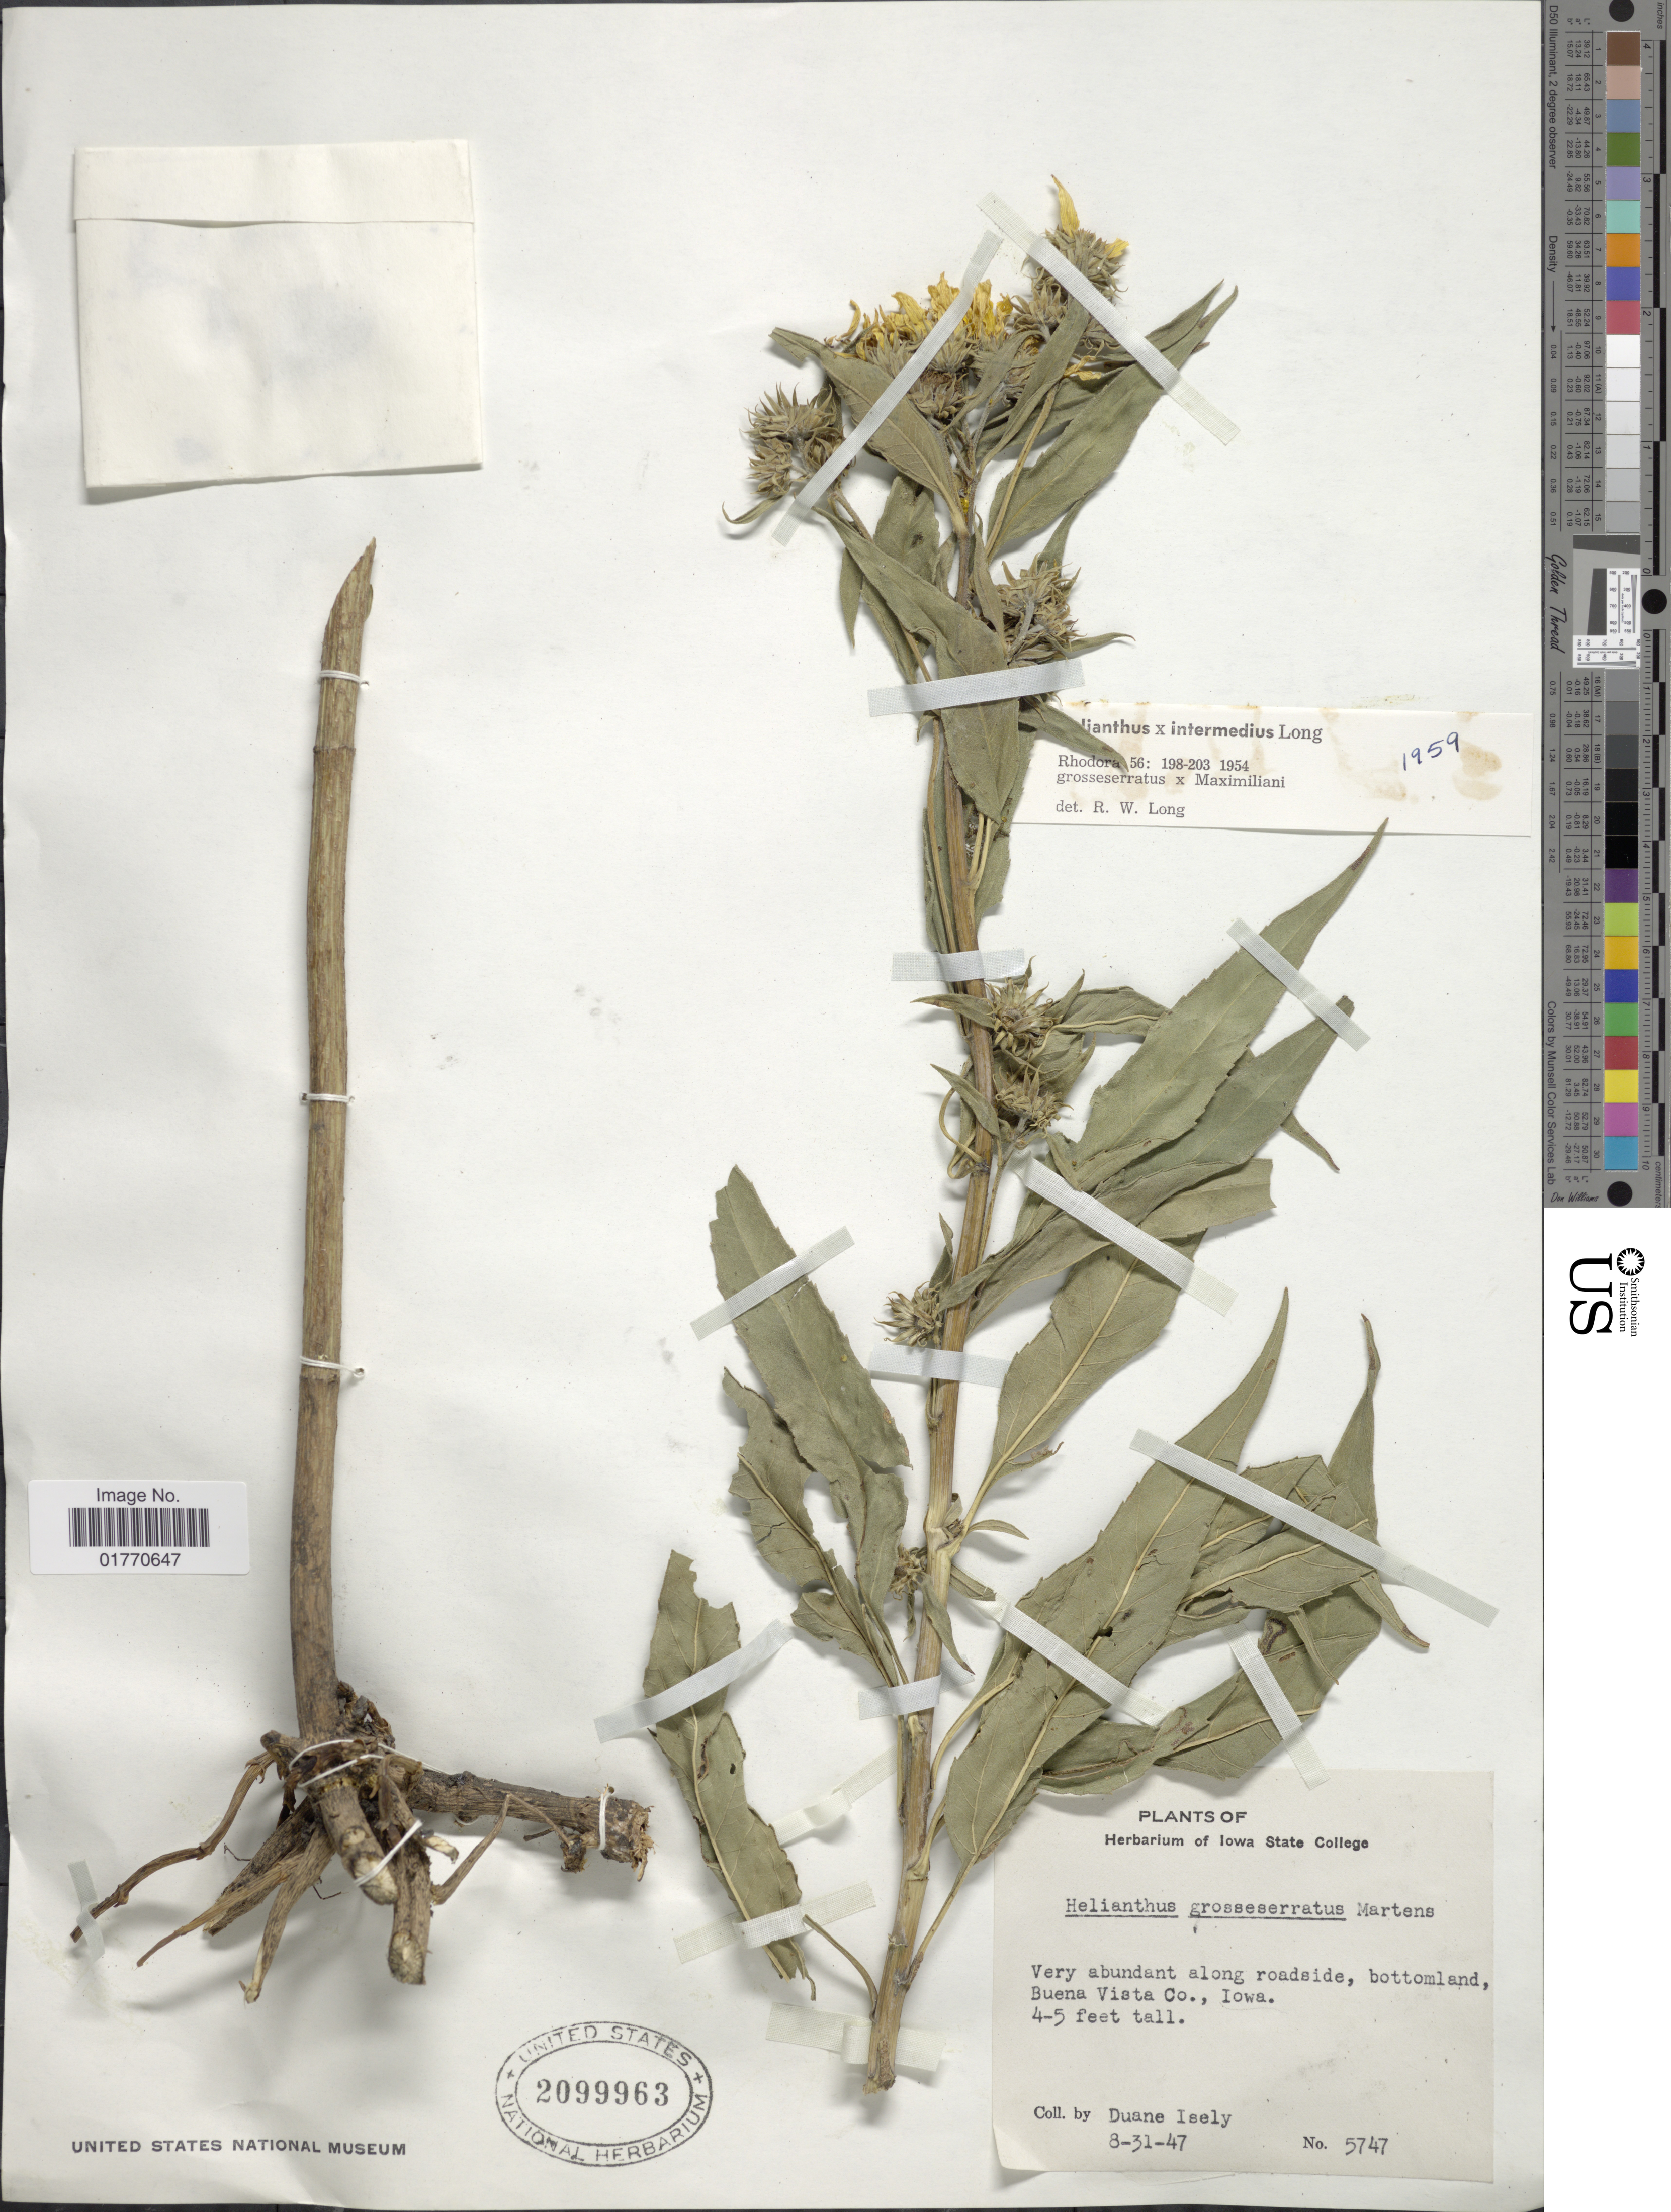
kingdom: Plantae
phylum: Tracheophyta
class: Magnoliopsida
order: Asterales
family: Asteraceae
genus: Helianthus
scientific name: Helianthus intermedius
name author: Long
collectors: D. Isely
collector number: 5747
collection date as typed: Transcribed d/m/y: 31/8/47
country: United States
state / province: Iowa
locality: Along roadside, bottomland, Buena Vista Co.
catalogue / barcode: US 2099963